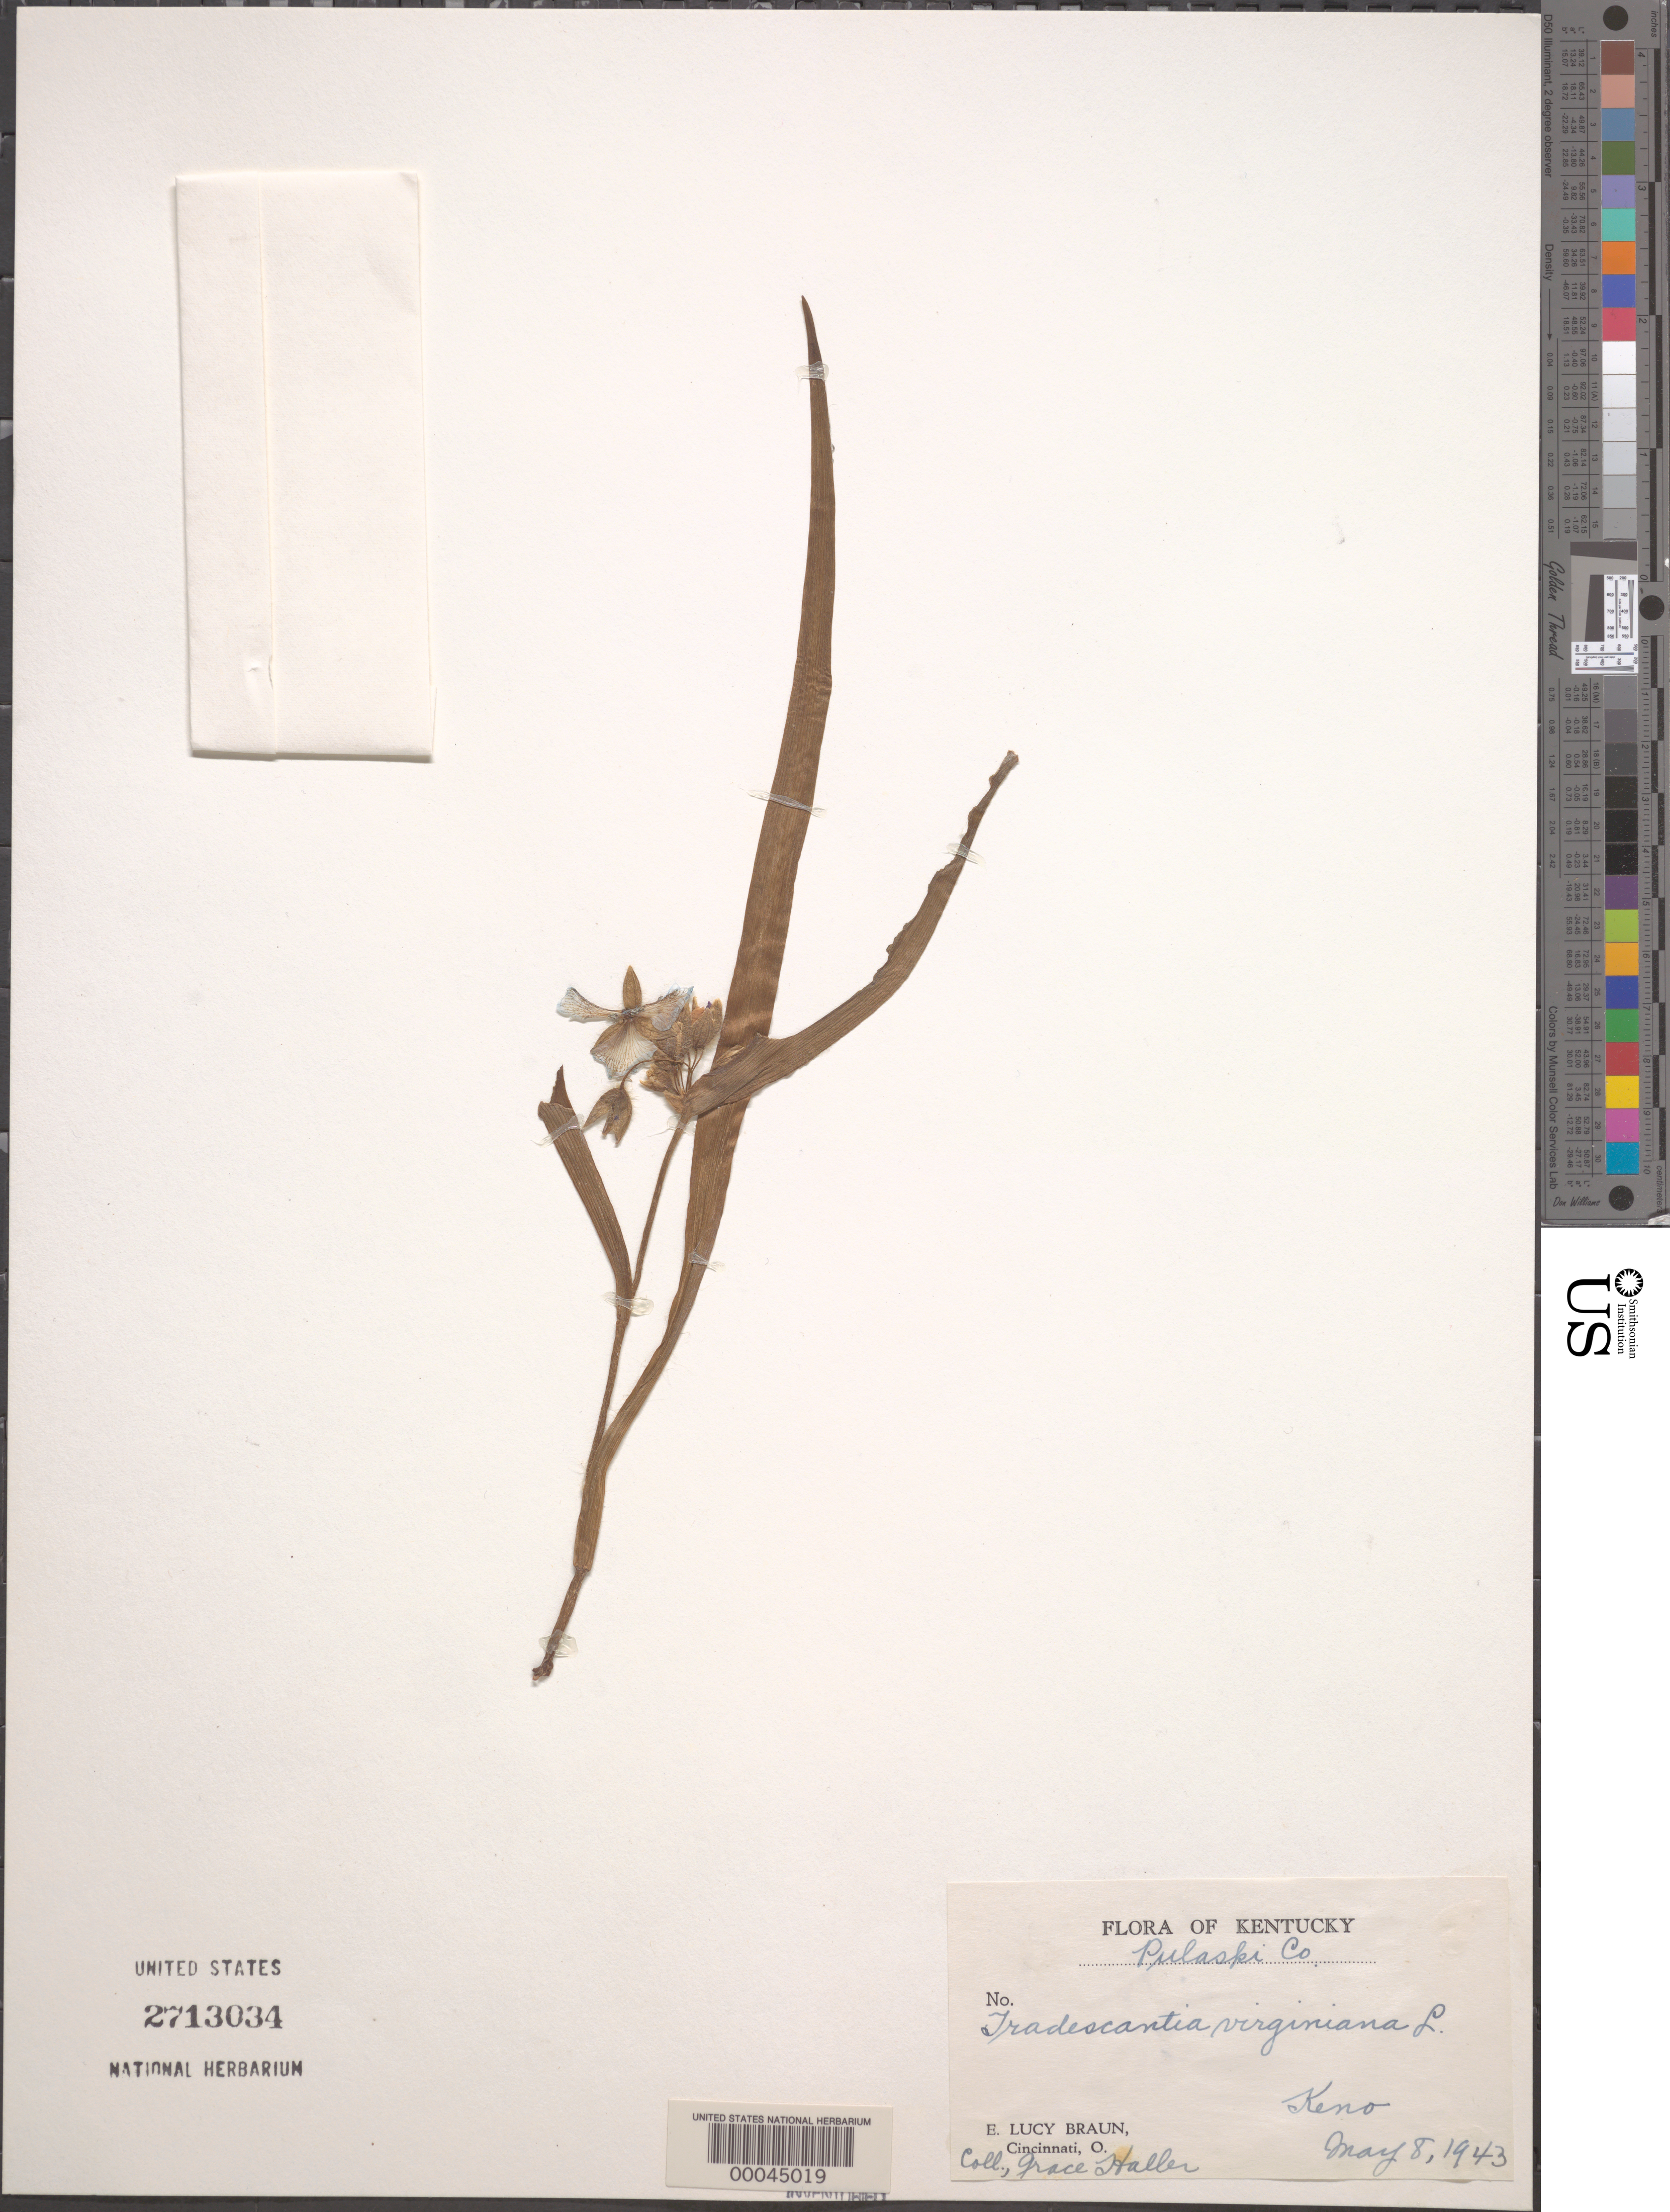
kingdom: Plantae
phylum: Tracheophyta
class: Liliopsida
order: Commelinales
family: Commelinaceae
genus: Tradescantia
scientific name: Tradescantia virginiana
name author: L.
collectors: G. Haller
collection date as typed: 08 May 1943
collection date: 1943-05-08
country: United States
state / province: Kentucky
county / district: Pulaski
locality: Keno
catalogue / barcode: US 2713034